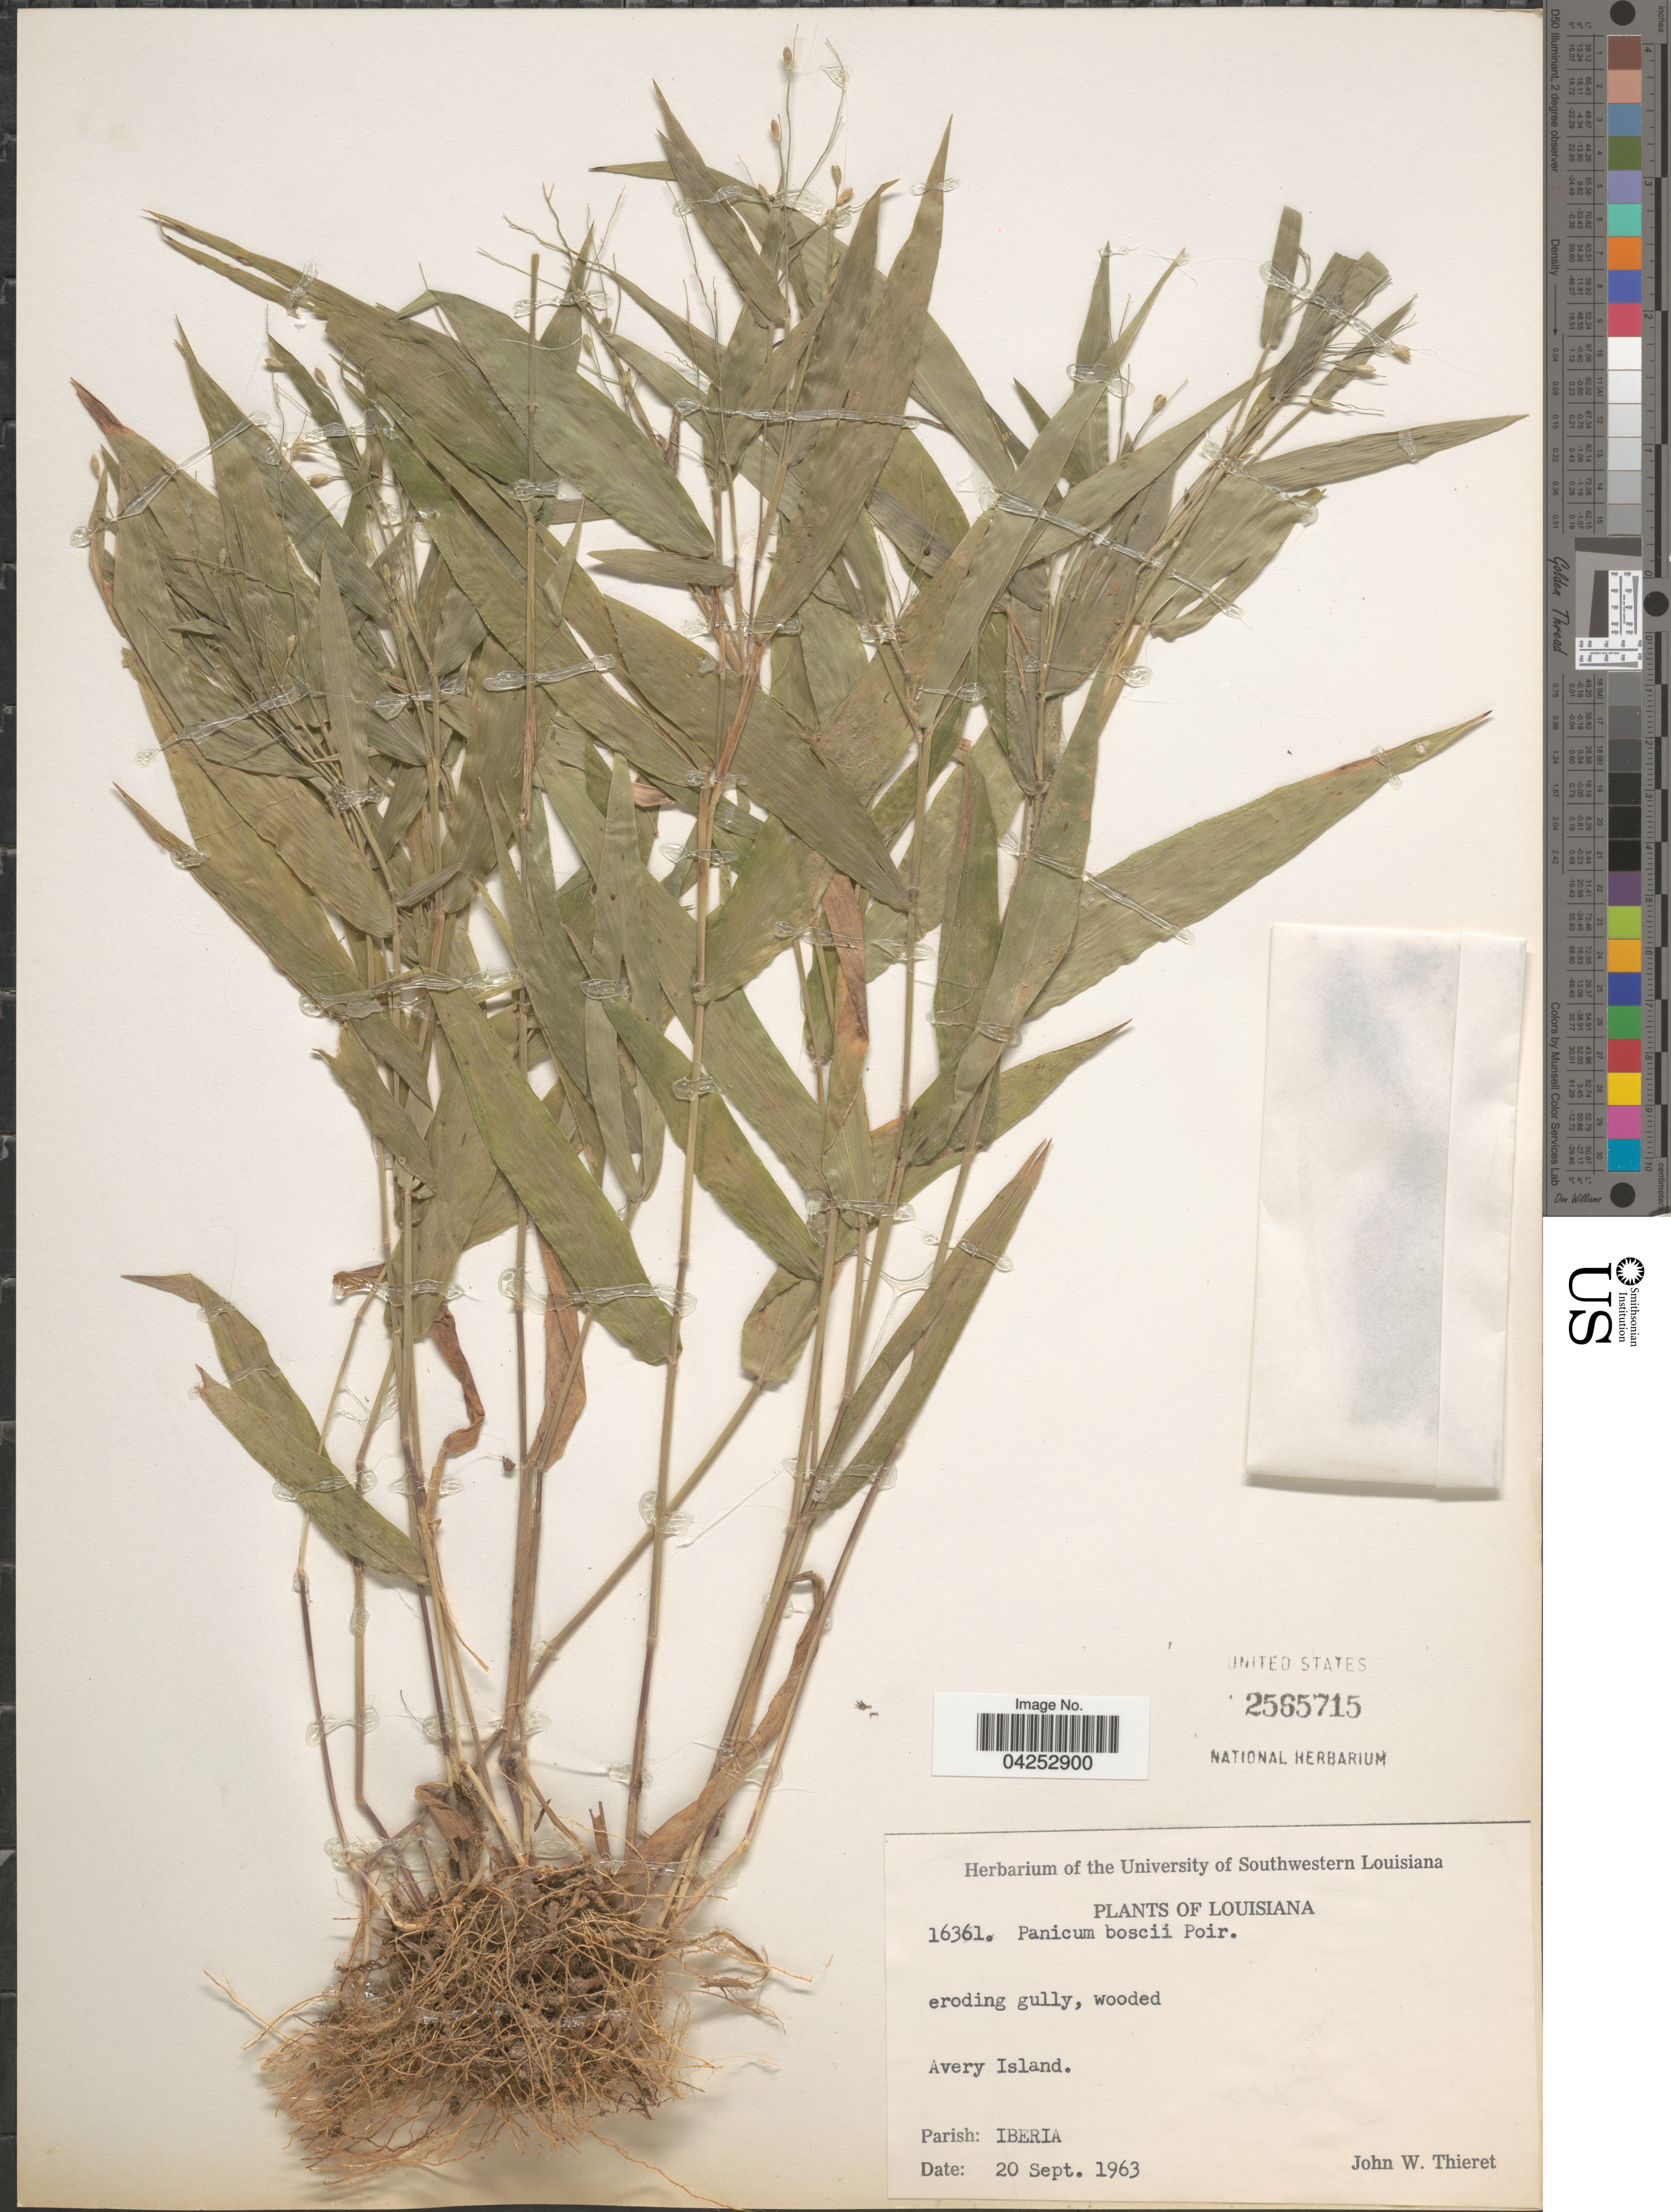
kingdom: Plantae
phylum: Tracheophyta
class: Liliopsida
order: Poales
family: Poaceae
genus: Dichanthelium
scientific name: Dichanthelium boscii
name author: (Poir.) Gould & C.A. Clark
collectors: J. W. Thieret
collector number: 16361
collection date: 1963-09-20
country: United States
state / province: Louisiana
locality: Avery Island. Parish: Iberia.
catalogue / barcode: US 2565715